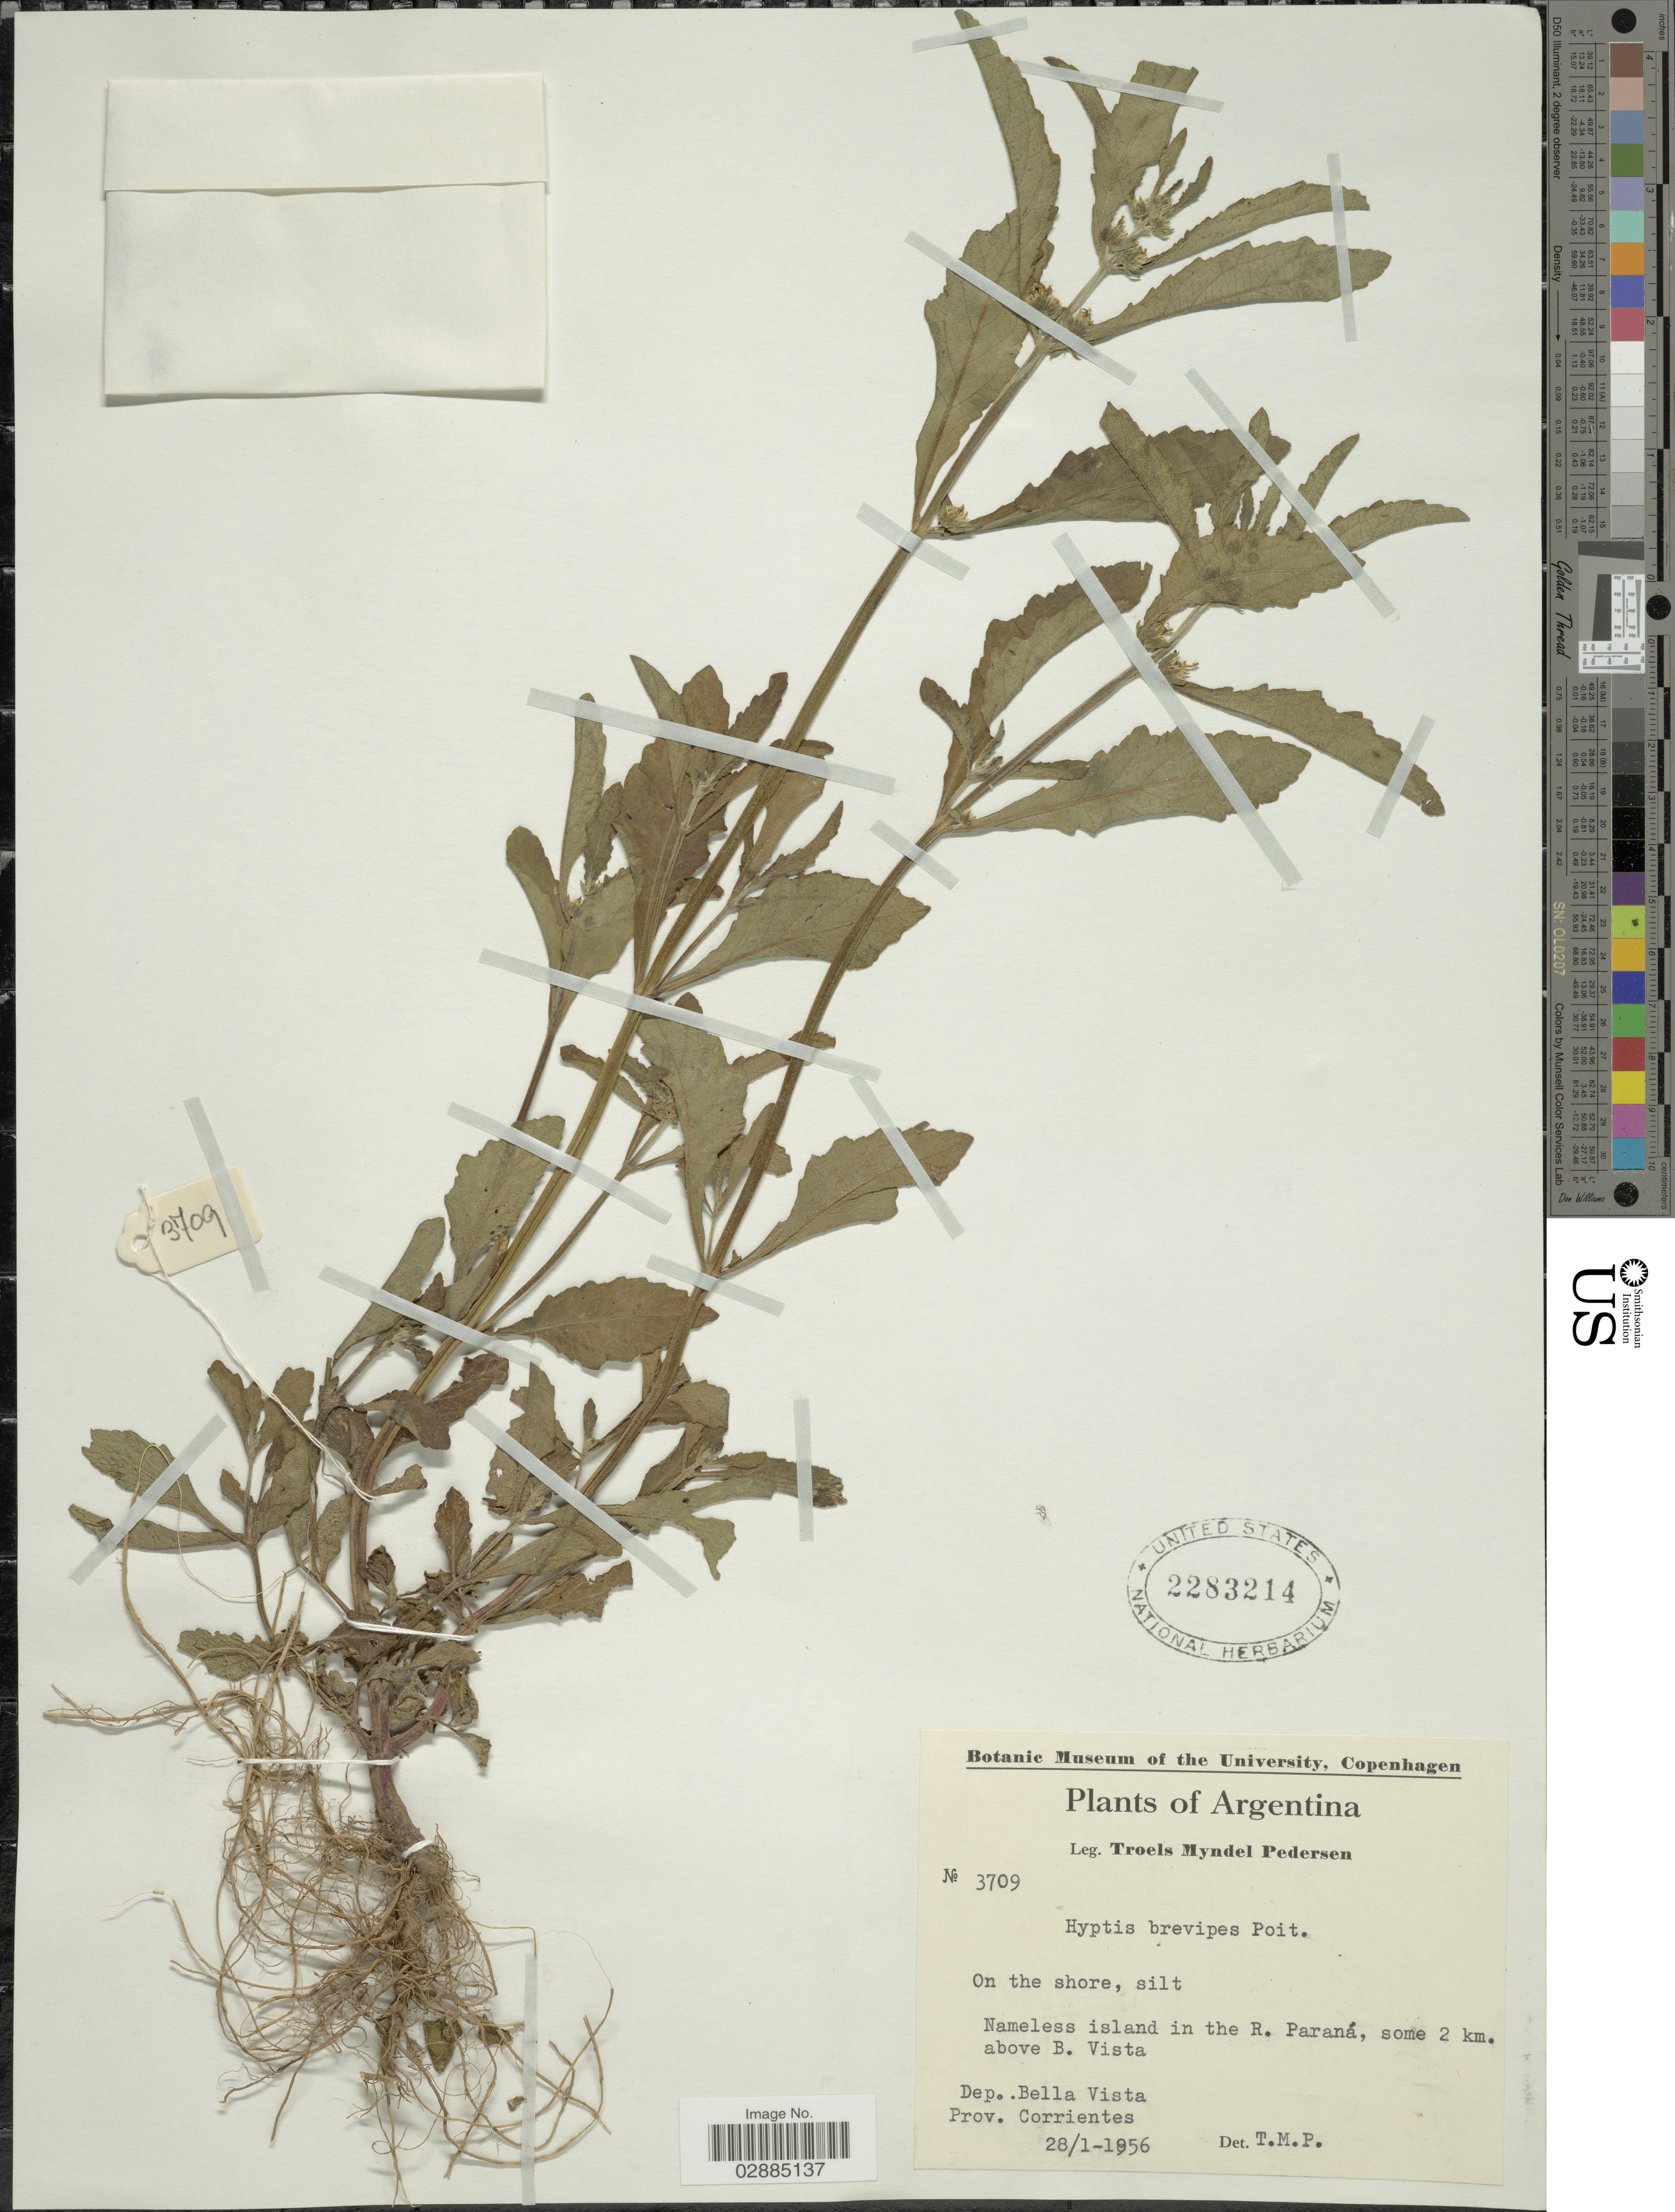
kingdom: Plantae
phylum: Tracheophyta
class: Magnoliopsida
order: Lamiales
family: Lamiaceae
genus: Hyptis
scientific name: Hyptis brevipes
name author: Poit.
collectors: T. Pederson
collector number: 3709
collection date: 1956-01-28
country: Argentina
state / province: Corrientes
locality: Nameless island in the R. Paraná, some 2 km. above B. Vista, Dep. Bella Vista.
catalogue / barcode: US 2283214